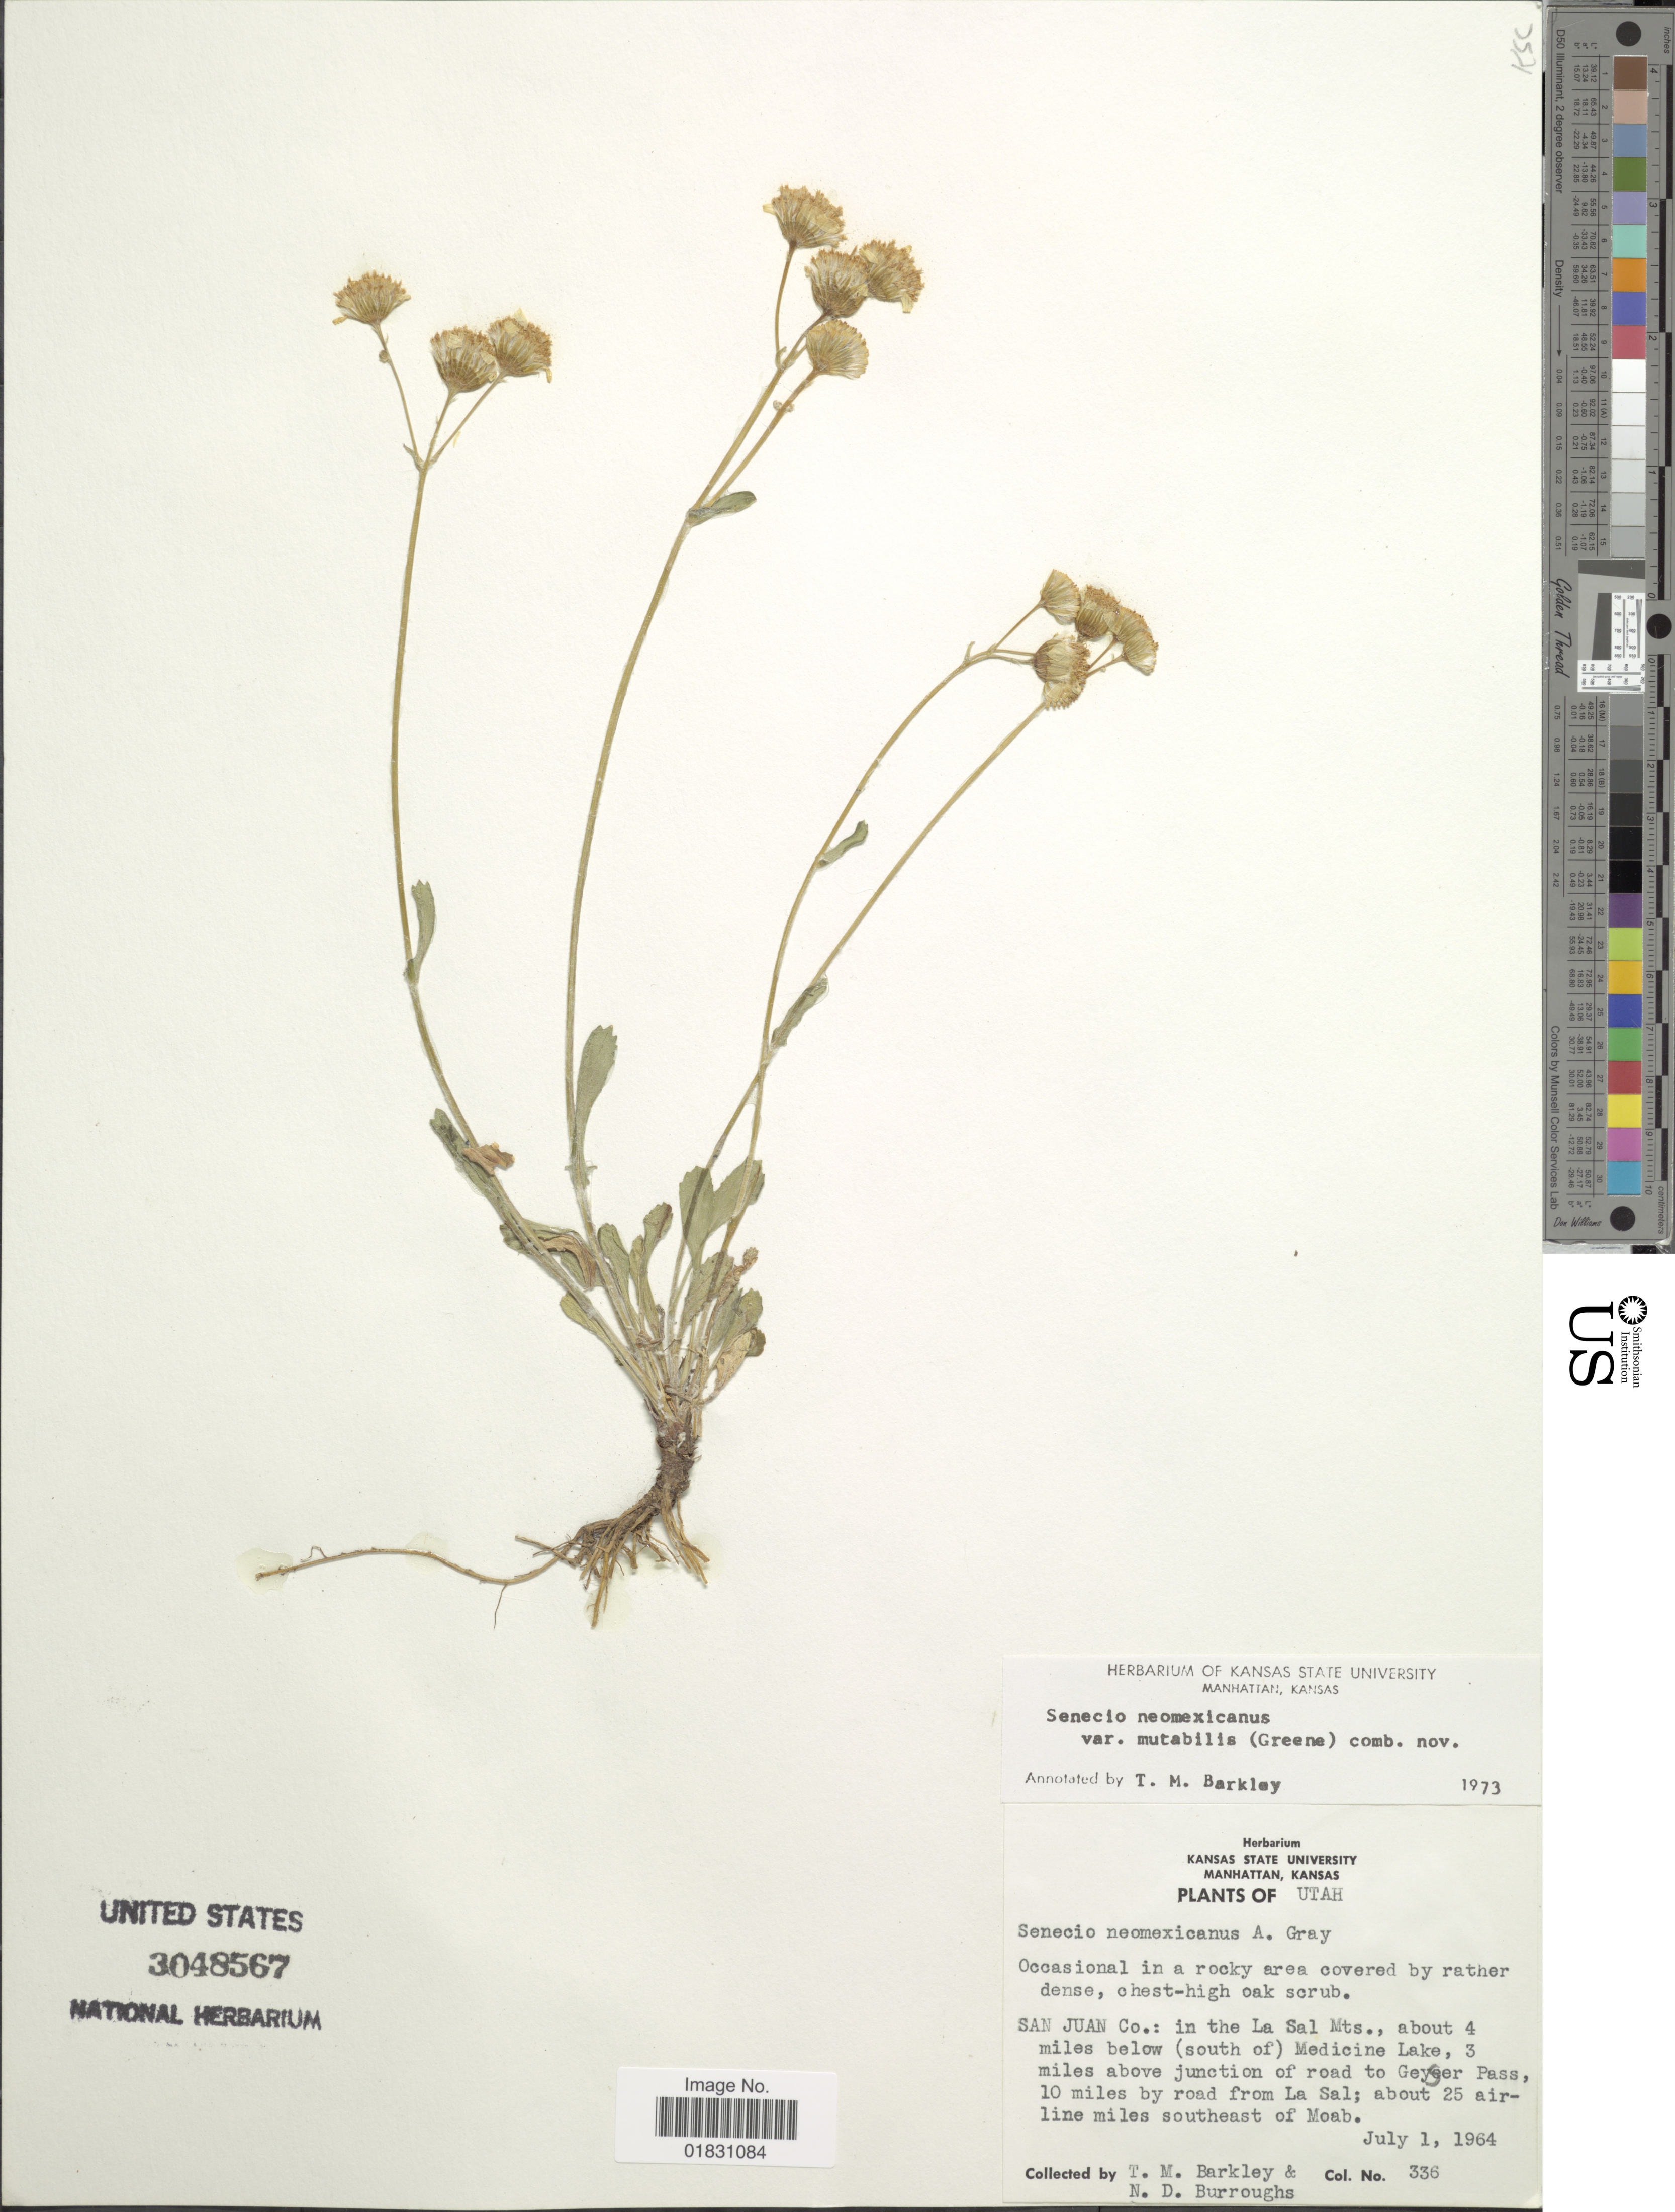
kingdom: Plantae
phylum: Tracheophyta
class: Magnoliopsida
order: Asterales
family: Asteraceae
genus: Packera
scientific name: Packera multilobata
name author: (Torr. & A. Gray) W.A. Weber & Á. Löve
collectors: T. M. Barkley & N. Burroughs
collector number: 336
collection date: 1964-07-01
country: United States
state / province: Utah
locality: San Juan Co.: in the La Sal Mts., abiut 4 miles below (south of ) Medicine Lake, 3 miles above junction of road to Geyser Pass, 10 miles by road from La Sal, about 25 airlinel miles southeast of Moab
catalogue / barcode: US 3048567